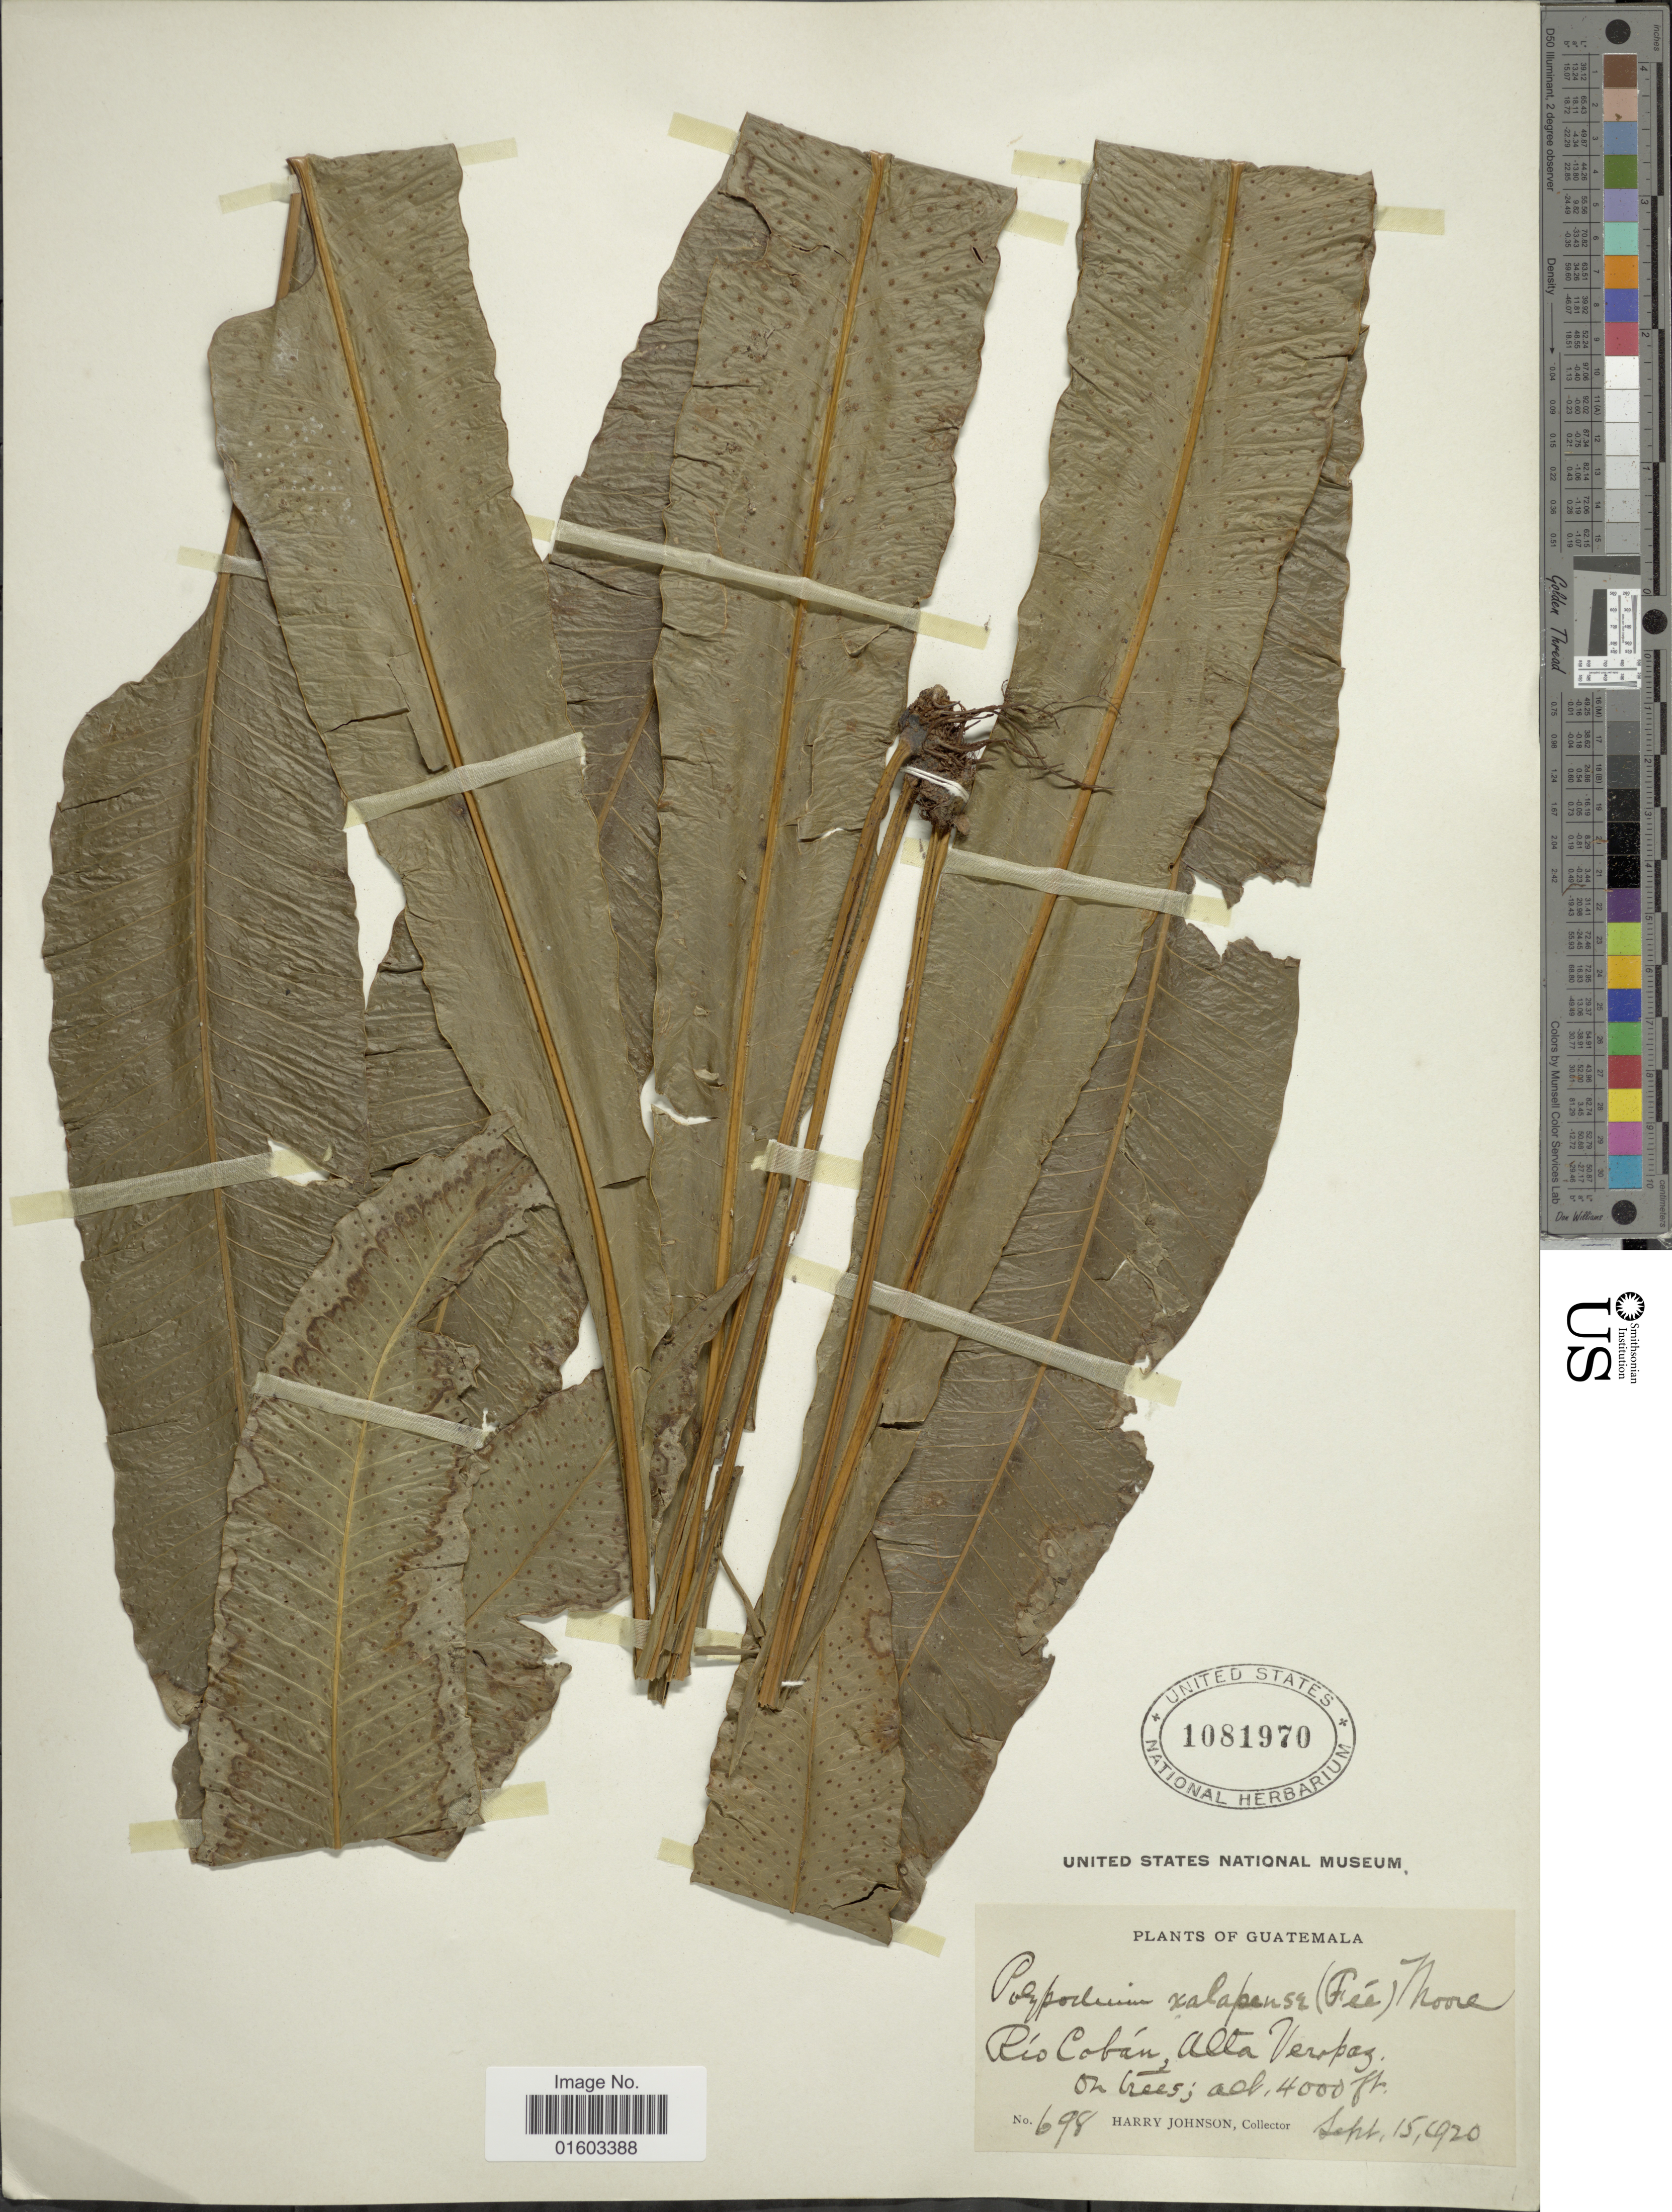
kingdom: Plantae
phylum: Tracheophyta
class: Polypodiopsida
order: Polypodiales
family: Polypodiaceae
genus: Campyloneurum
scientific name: Campyloneurum xalapense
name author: Fée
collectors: H. Johnson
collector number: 698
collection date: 1920-09-15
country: Guatemala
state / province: Alta Verapaz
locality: Rio Coban, Alta Verapaz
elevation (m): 1219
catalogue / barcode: US 1081970